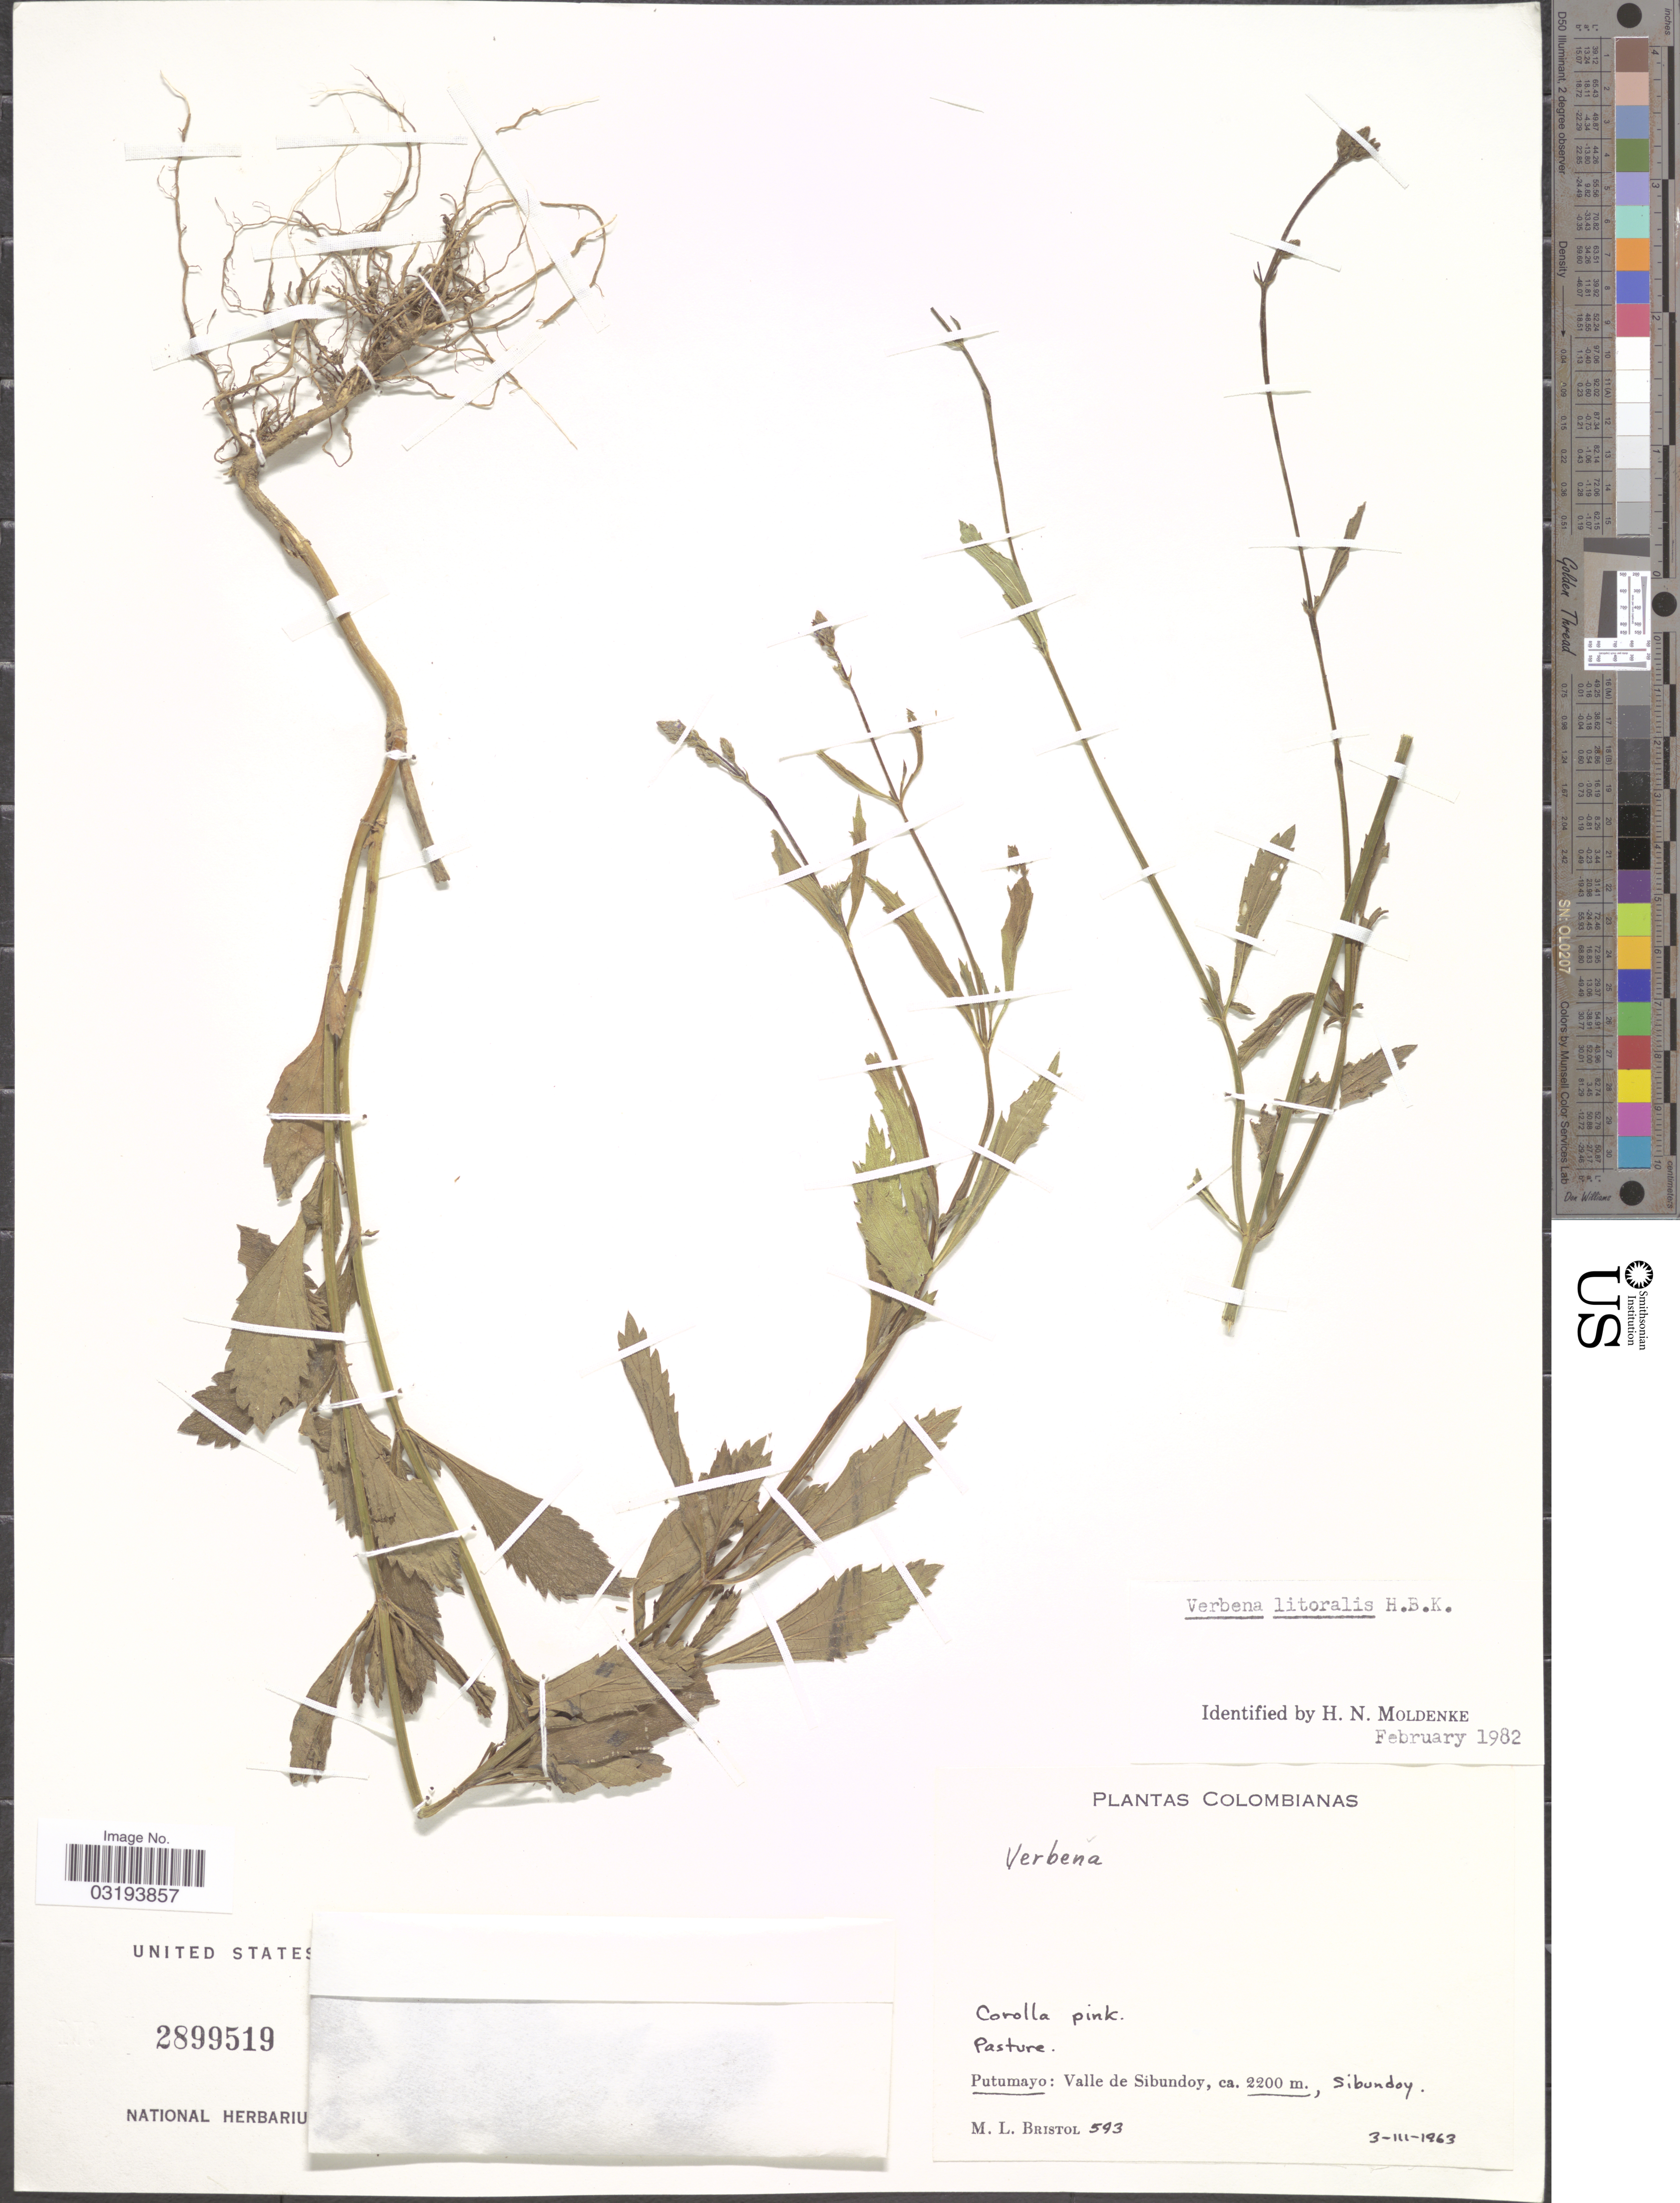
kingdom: Plantae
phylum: Tracheophyta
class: Magnoliopsida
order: Lamiales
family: Verbenaceae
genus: Verbena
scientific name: Verbena litoralis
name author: Kunth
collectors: M. L. Bristol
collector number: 593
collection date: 1963-03-03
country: Colombia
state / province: Putumayo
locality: Valle de Sibundoy, Sibundoy.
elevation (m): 2200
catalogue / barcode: US 2899519